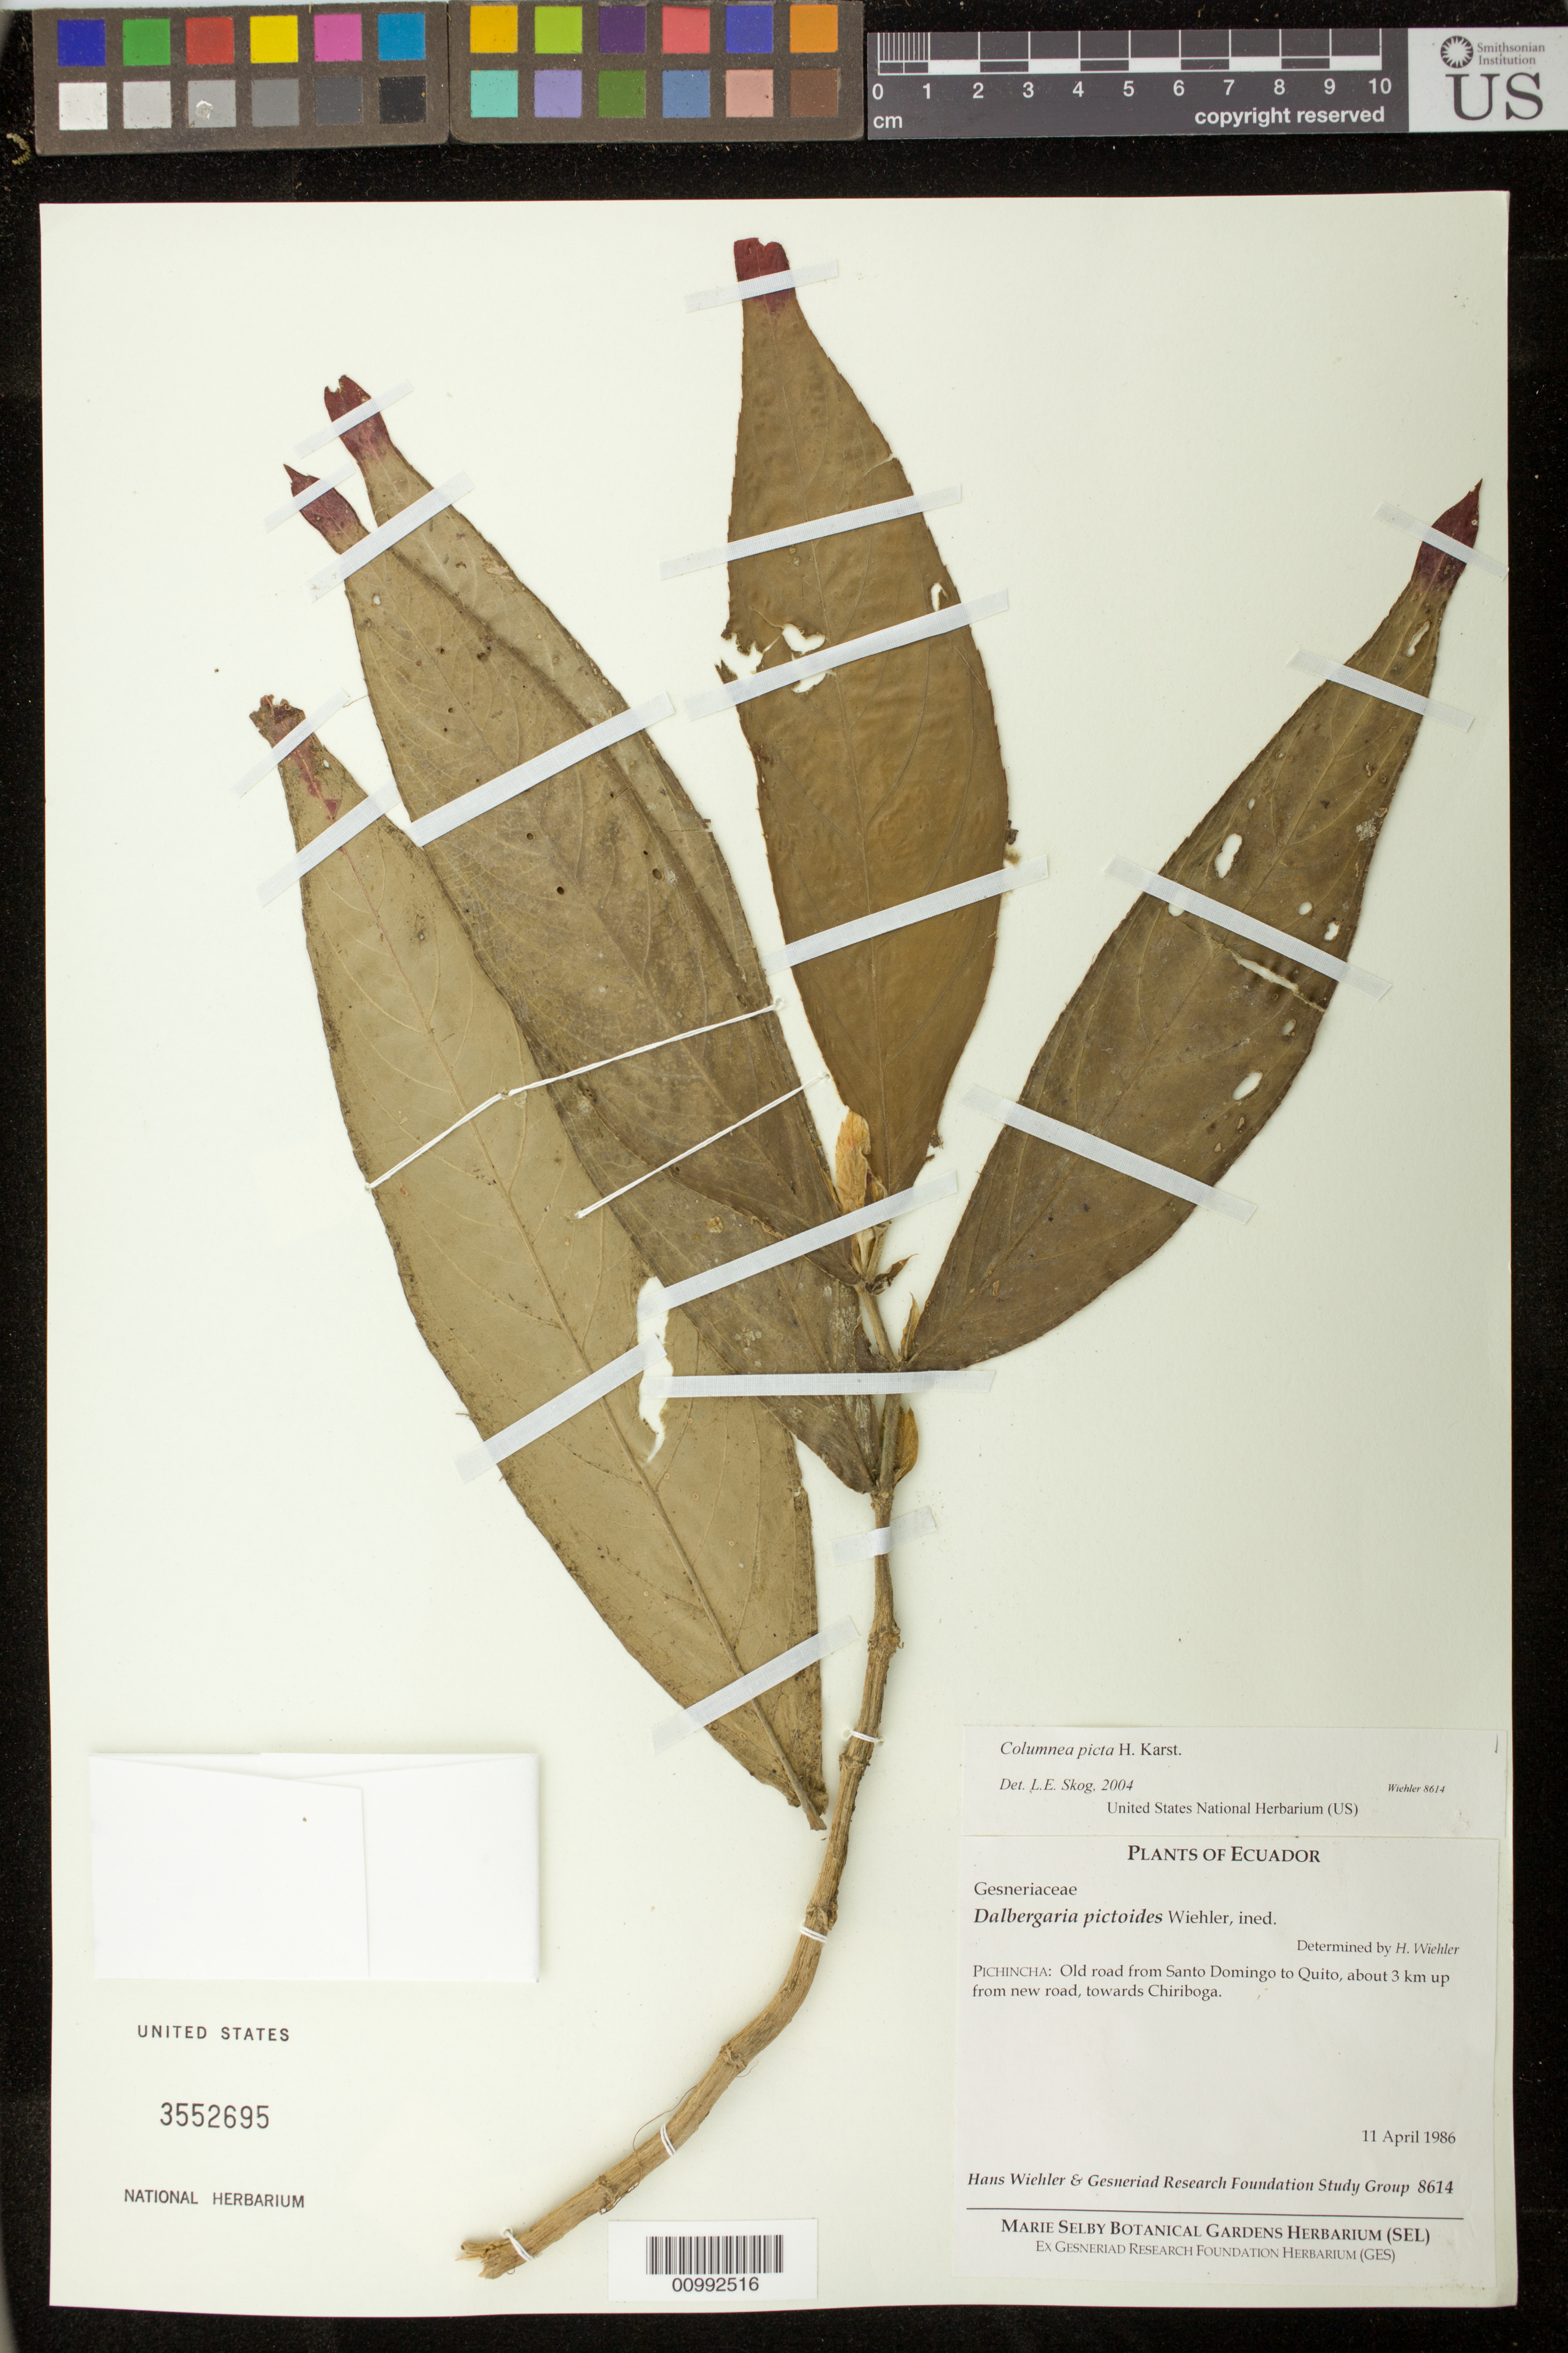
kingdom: Plantae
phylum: Tracheophyta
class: Magnoliopsida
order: Lamiales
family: Gesneriaceae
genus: Columnea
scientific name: Columnea karsteniana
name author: Singh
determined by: Skog, Laurence E.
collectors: H. J. Wiehler & GRF Study Group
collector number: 8614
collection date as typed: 11 Apr 1986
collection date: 1986-04-11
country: Ecuador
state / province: Pichincha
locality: Pichincha: old road from Santo Domingo to Quito, about 3 km up from new road, towards Chiriboga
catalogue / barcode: US 3552695